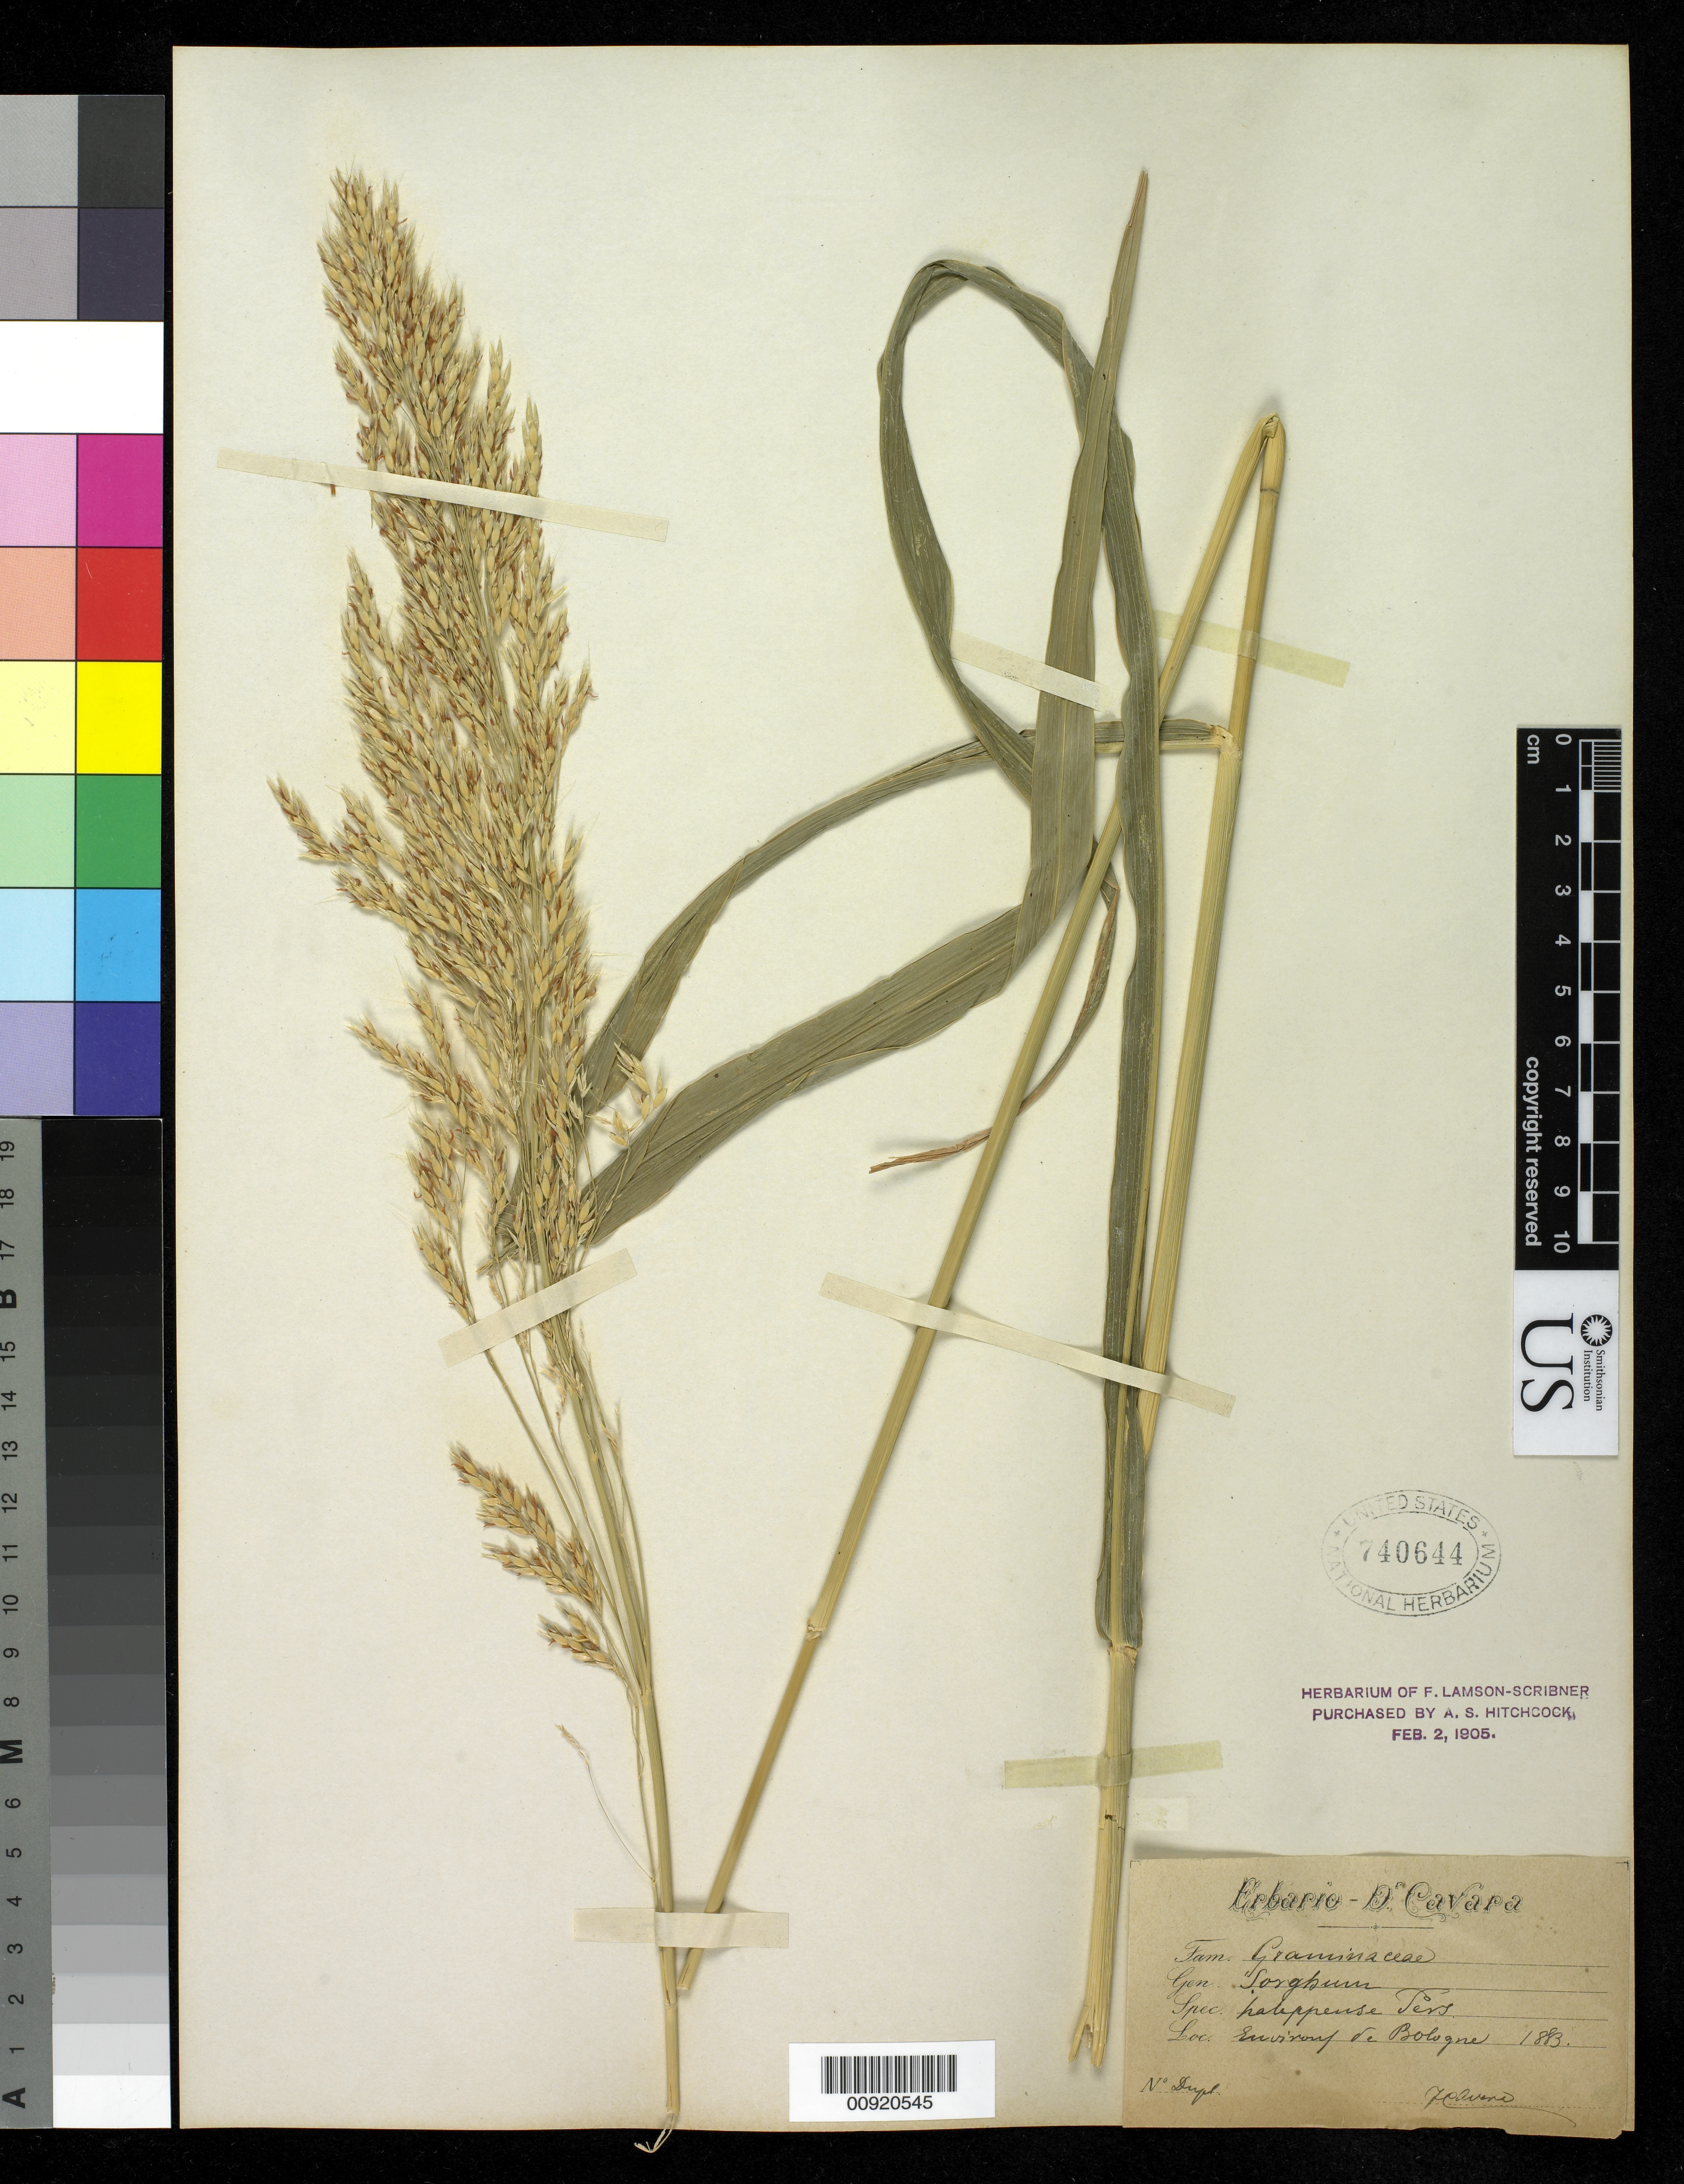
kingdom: Plantae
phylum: Tracheophyta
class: Liliopsida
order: Poales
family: Poaceae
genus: Sorghum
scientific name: Sorghum halepense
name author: (L.) Pers.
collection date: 1883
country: Italy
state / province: Tuscany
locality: Bologna environs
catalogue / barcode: US 740644